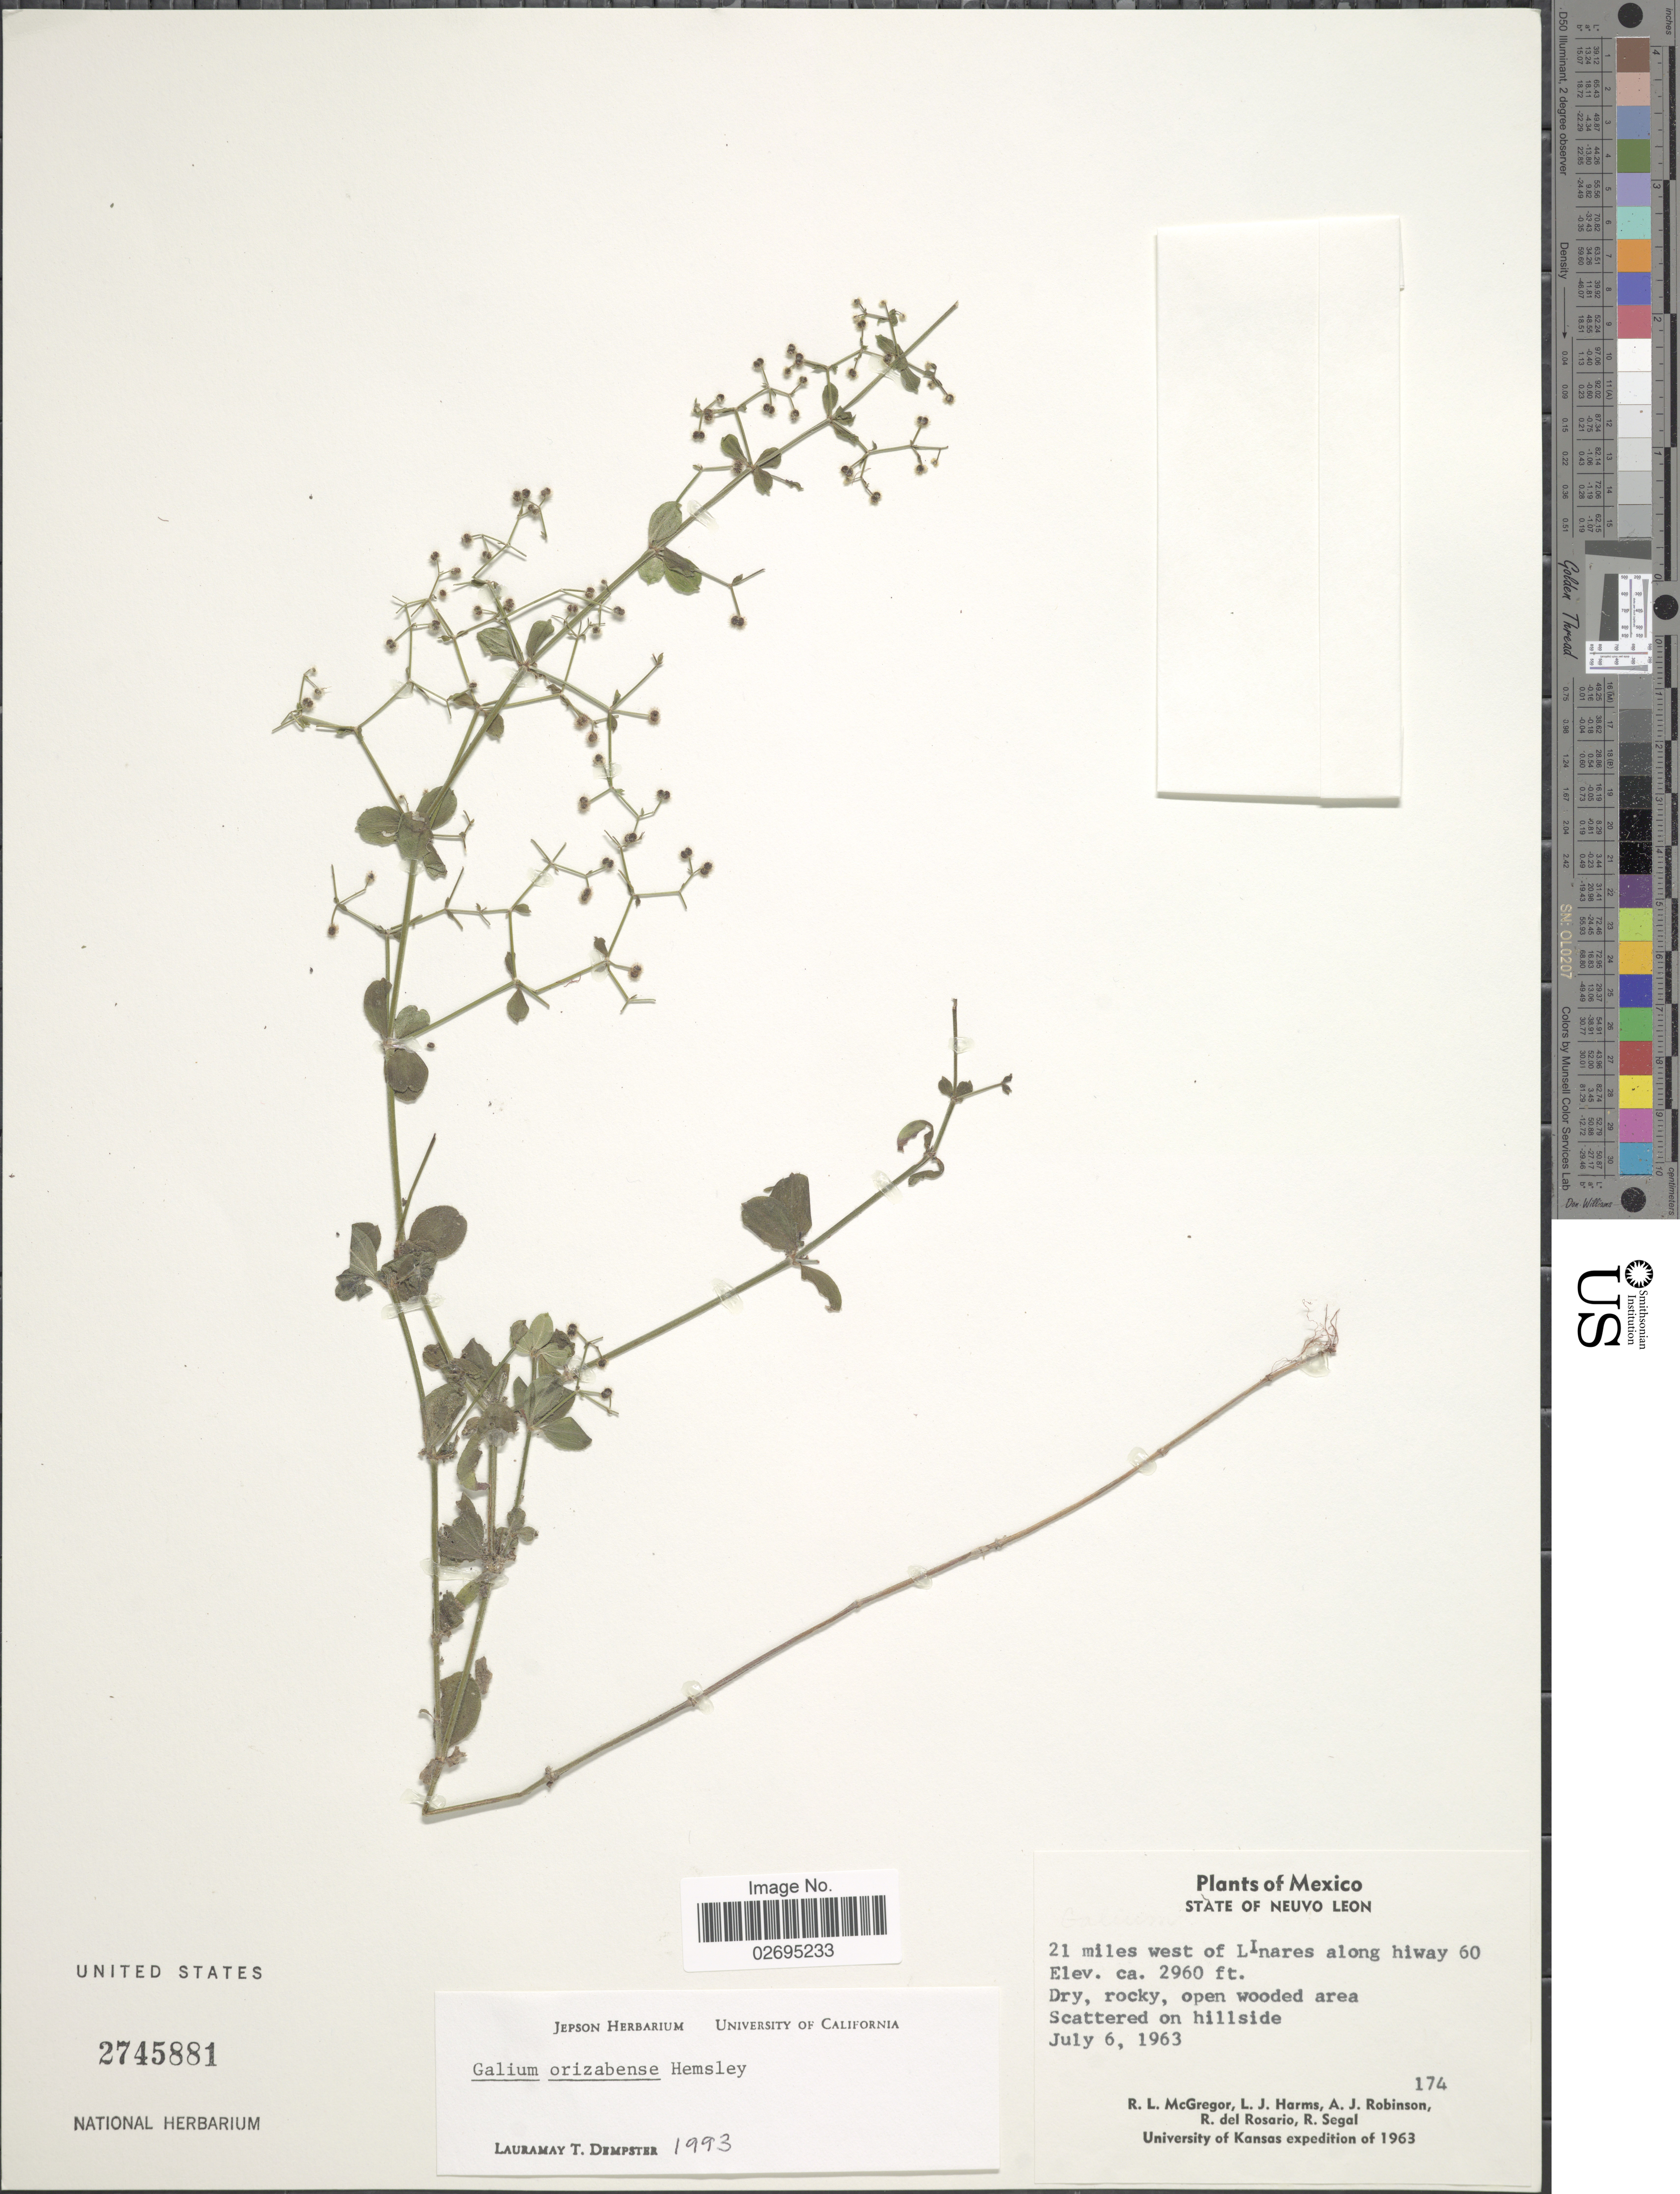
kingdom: Plantae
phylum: Tracheophyta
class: Magnoliopsida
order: Gentianales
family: Rubiaceae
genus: Galium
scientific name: Galium orizabense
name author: Hemsl.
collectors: R. McGregor, L. Harms, A. J. Robinson, R. del Rosario & R. Segal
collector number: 174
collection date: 1963-01-06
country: Mexico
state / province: Nuevo León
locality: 21 miles west of Llanares along hiway 60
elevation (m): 902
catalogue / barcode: US 2745881